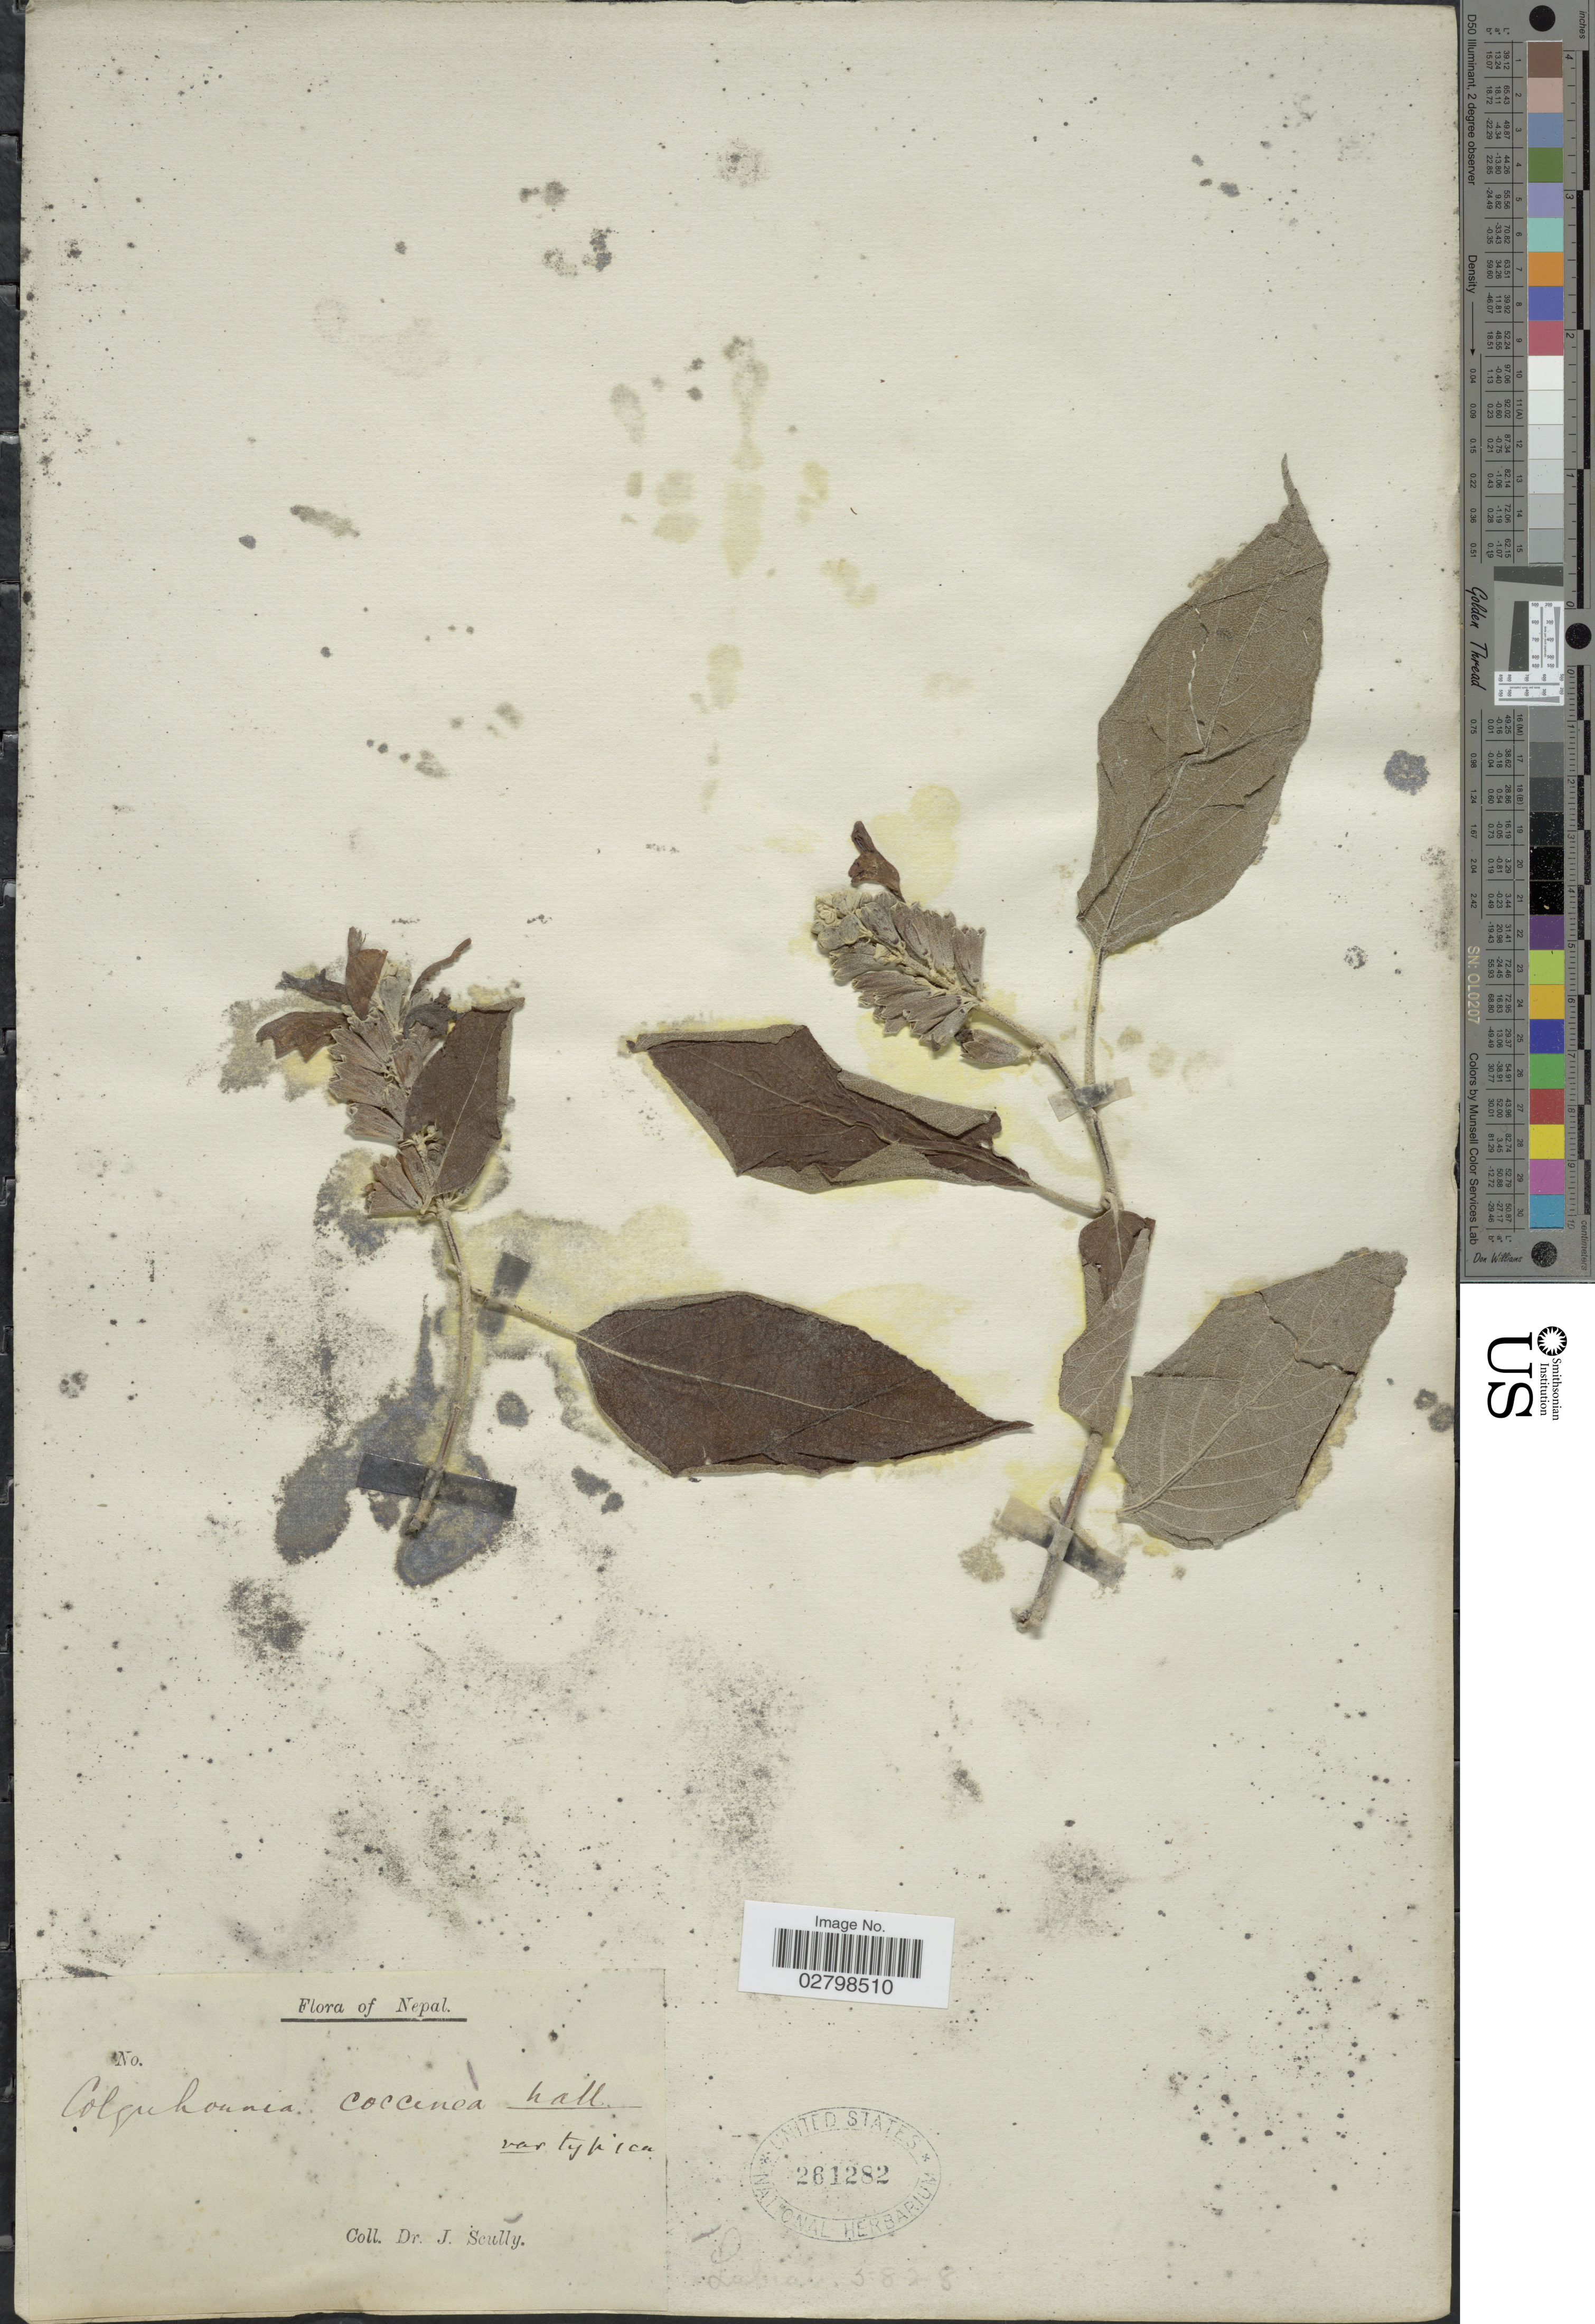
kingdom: Plantae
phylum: Tracheophyta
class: Magnoliopsida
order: Lamiales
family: Lamiaceae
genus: Colquhounia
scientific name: Colquhounia coccinea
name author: Wall.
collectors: J. Scully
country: Nepal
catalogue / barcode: US 261282